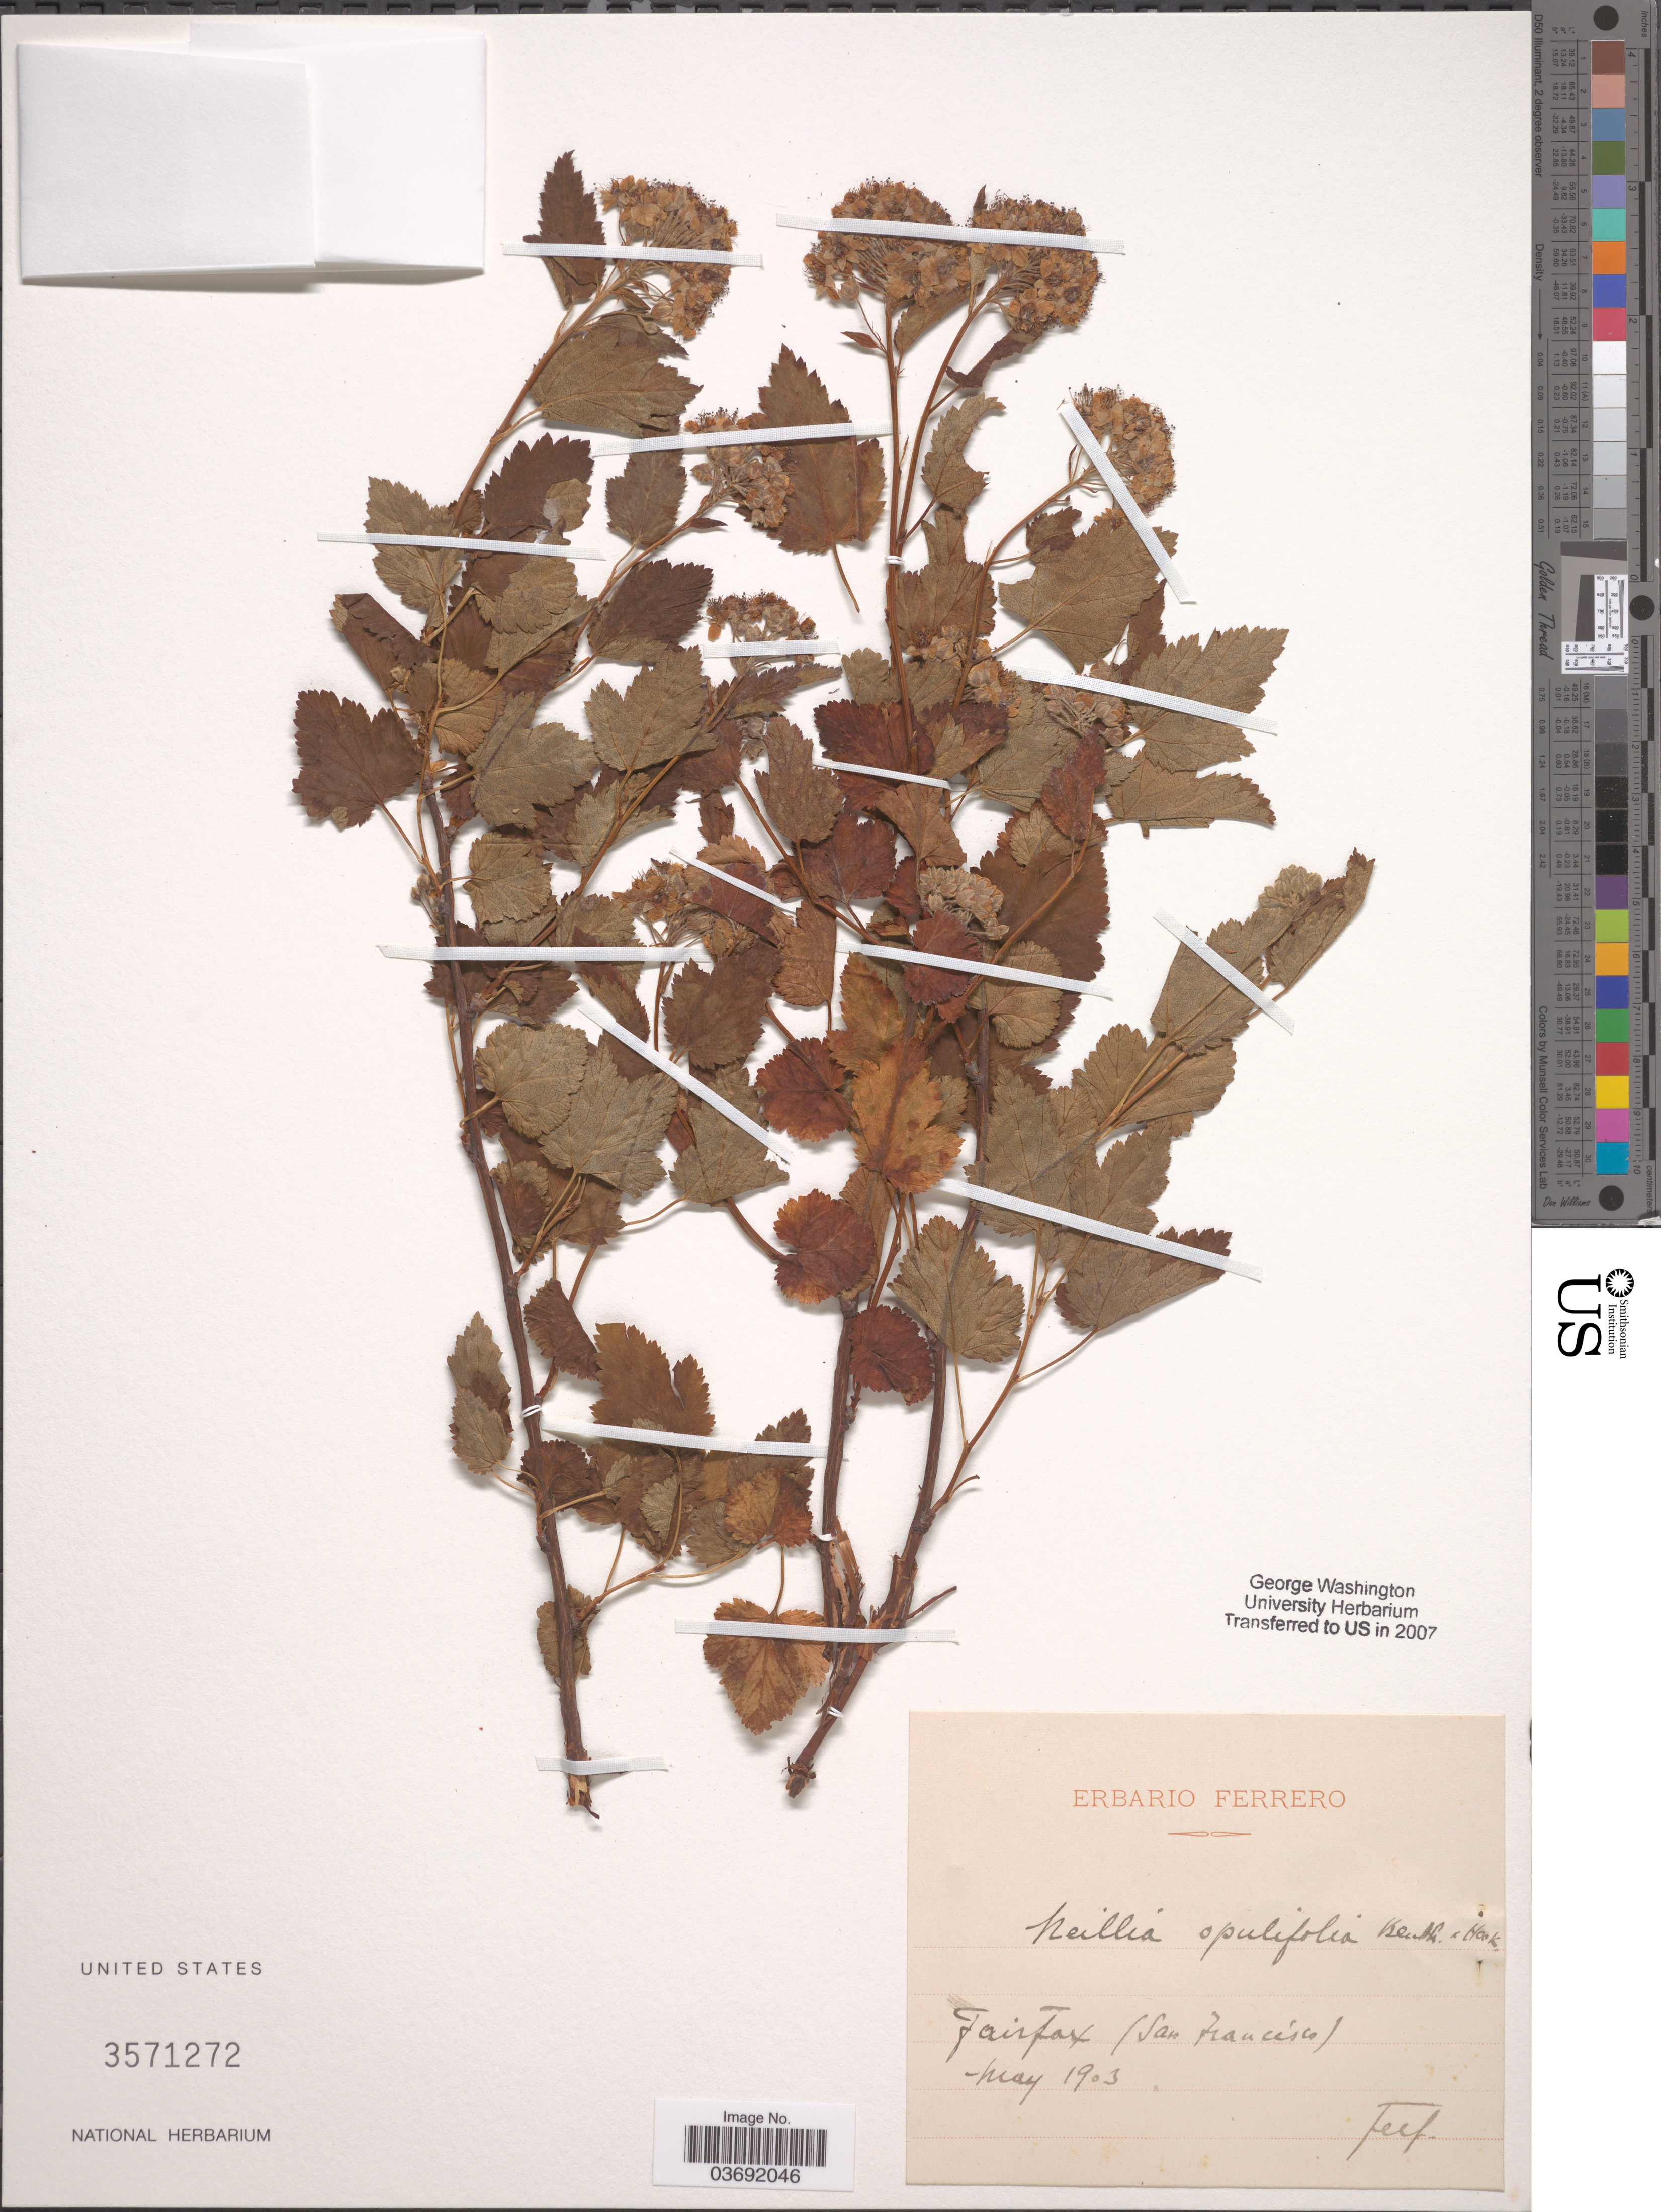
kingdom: Plantae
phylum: Tracheophyta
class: Magnoliopsida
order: Rosales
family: Rosaceae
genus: Physocarpus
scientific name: Physocarpus capitatus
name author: (Pursh) Kuntze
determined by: Strong, Mark T., (BOT), Smithsonian Institution - National Museum of Natural History (UNITED STATES)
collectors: F. Ferrero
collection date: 1903-05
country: United States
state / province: California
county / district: San Francisco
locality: Fairfax (San Francisco).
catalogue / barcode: US 3571272